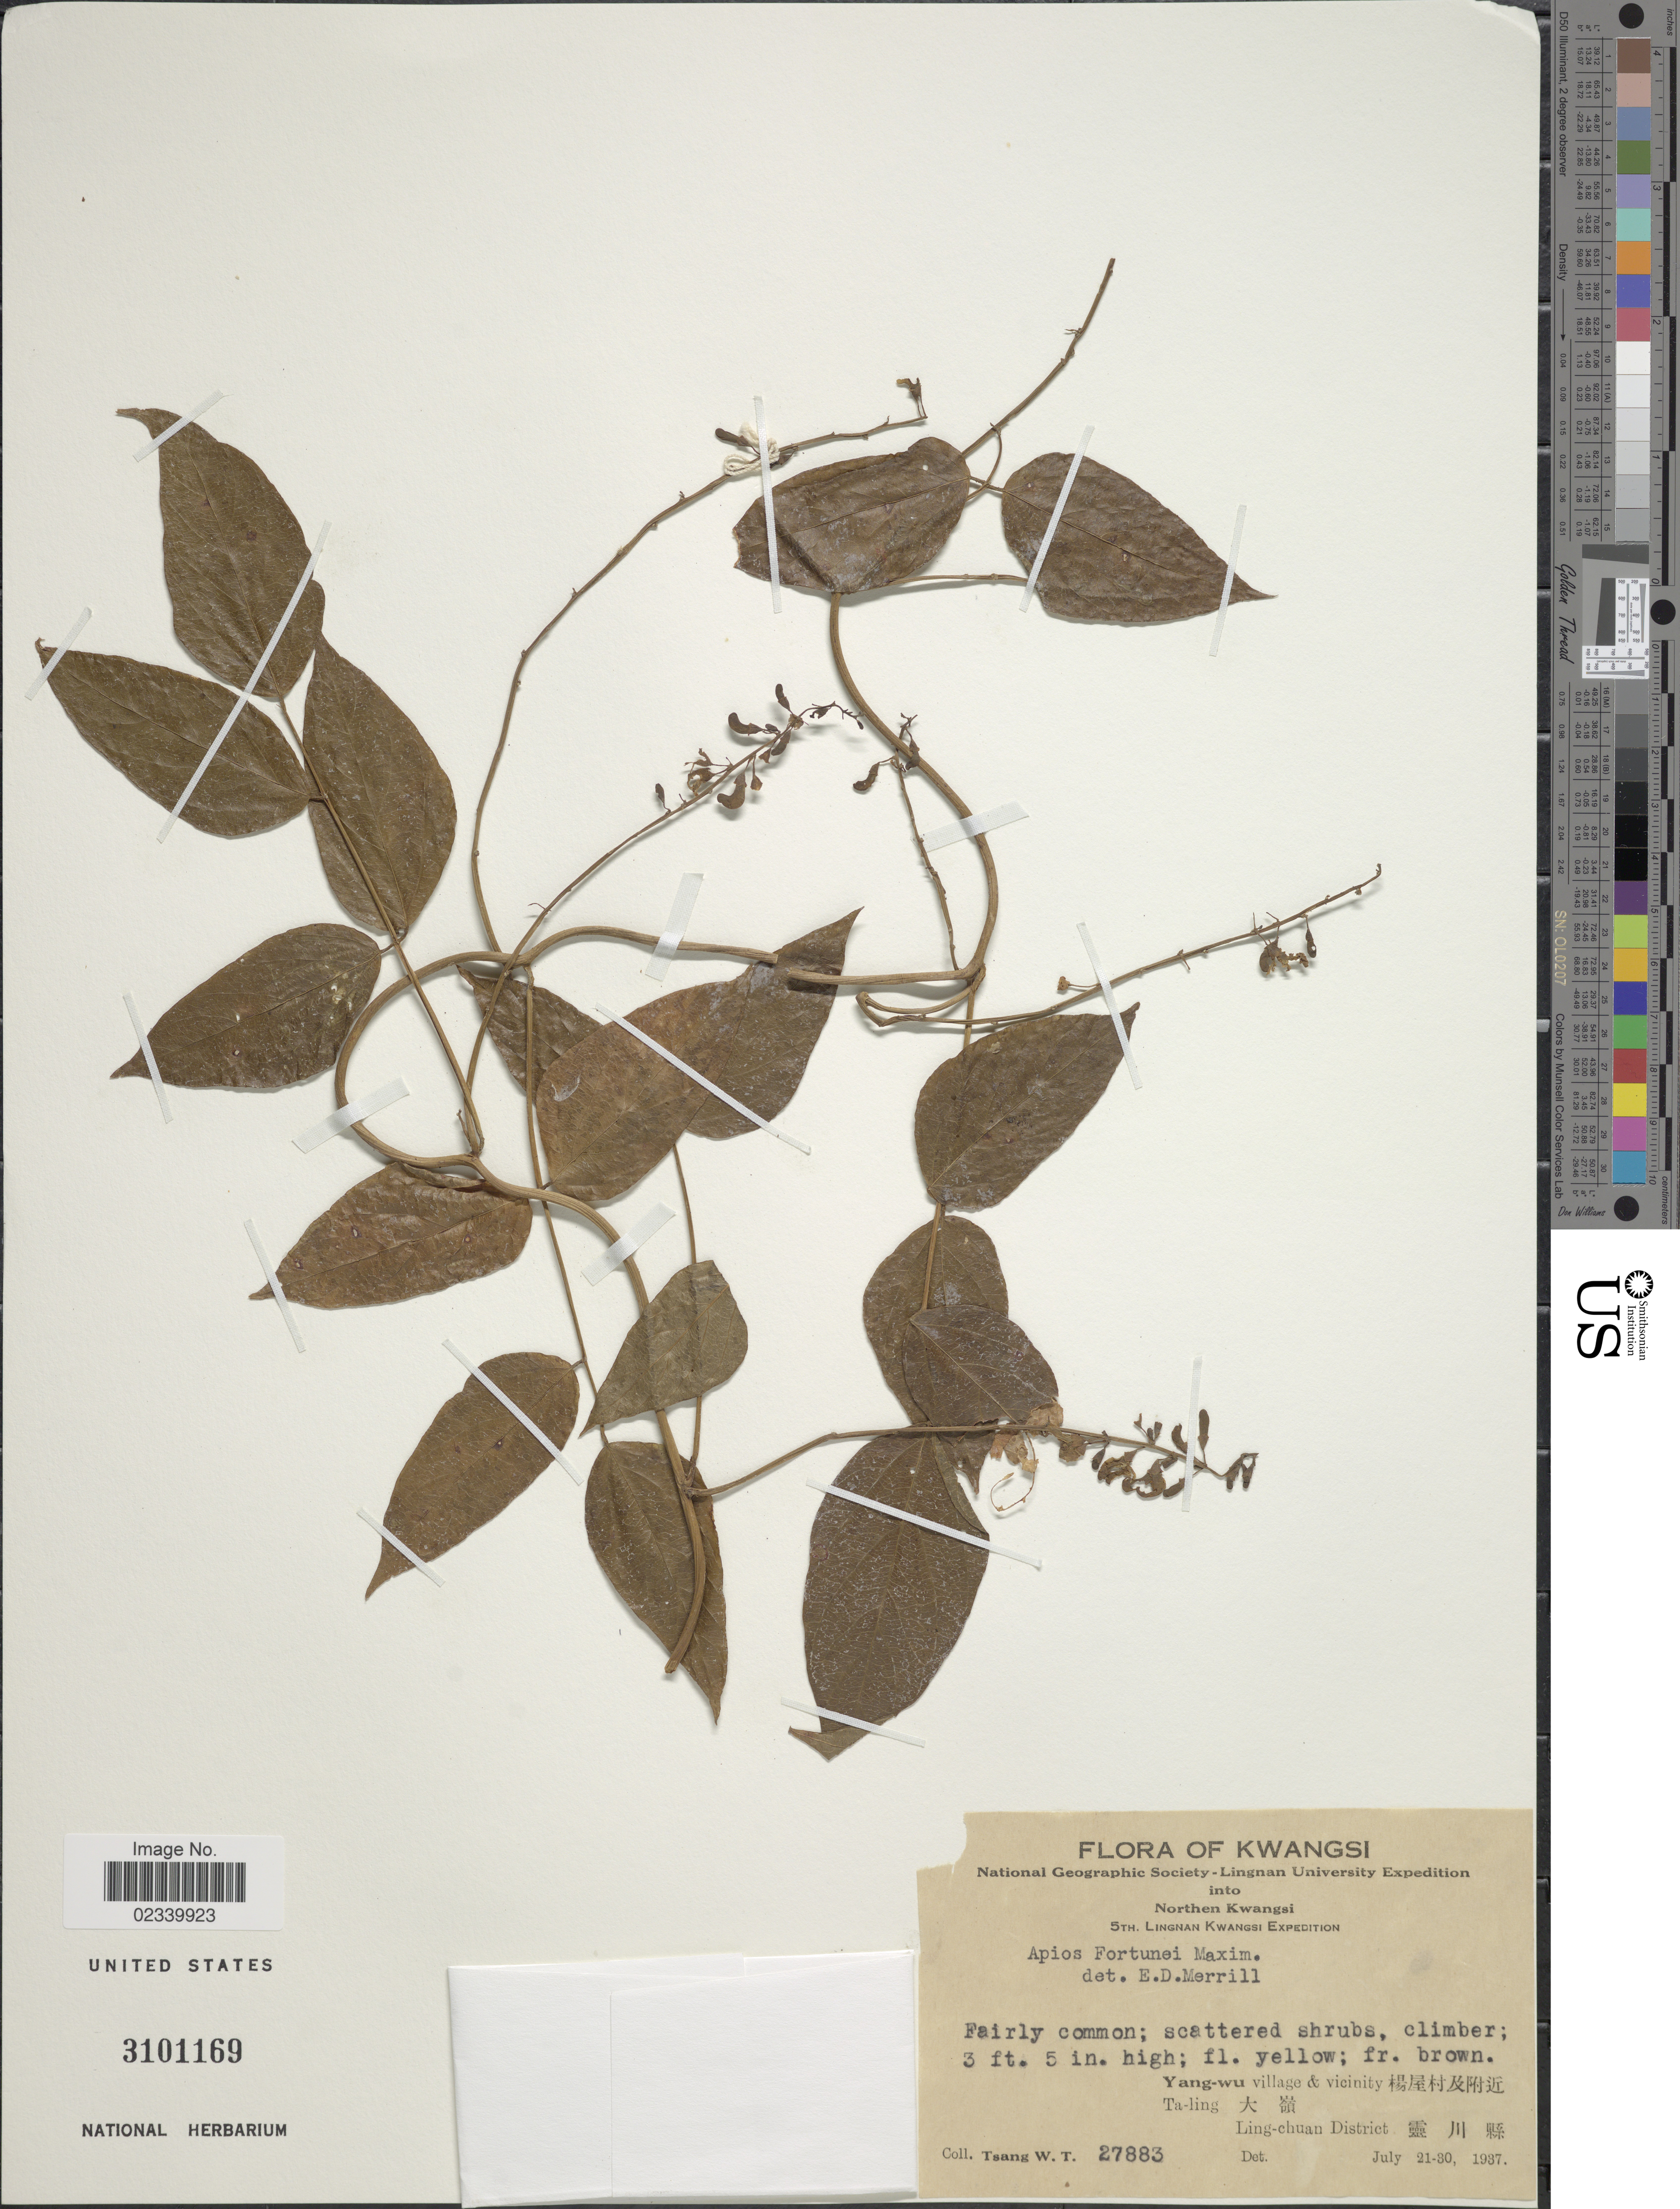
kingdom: Plantae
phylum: Tracheophyta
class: Magnoliopsida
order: Fabales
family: Fabaceae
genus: Apios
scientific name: Apios fortunei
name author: Maxim.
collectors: W. T. Tsang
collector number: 27883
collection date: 1937-07-21/1937-07-30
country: China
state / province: Guangxi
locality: Kwangsi, Northern Kwangsi, Yang-wu village & vicinity, Ta-ling, Ling-chuan District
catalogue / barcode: US 3101169